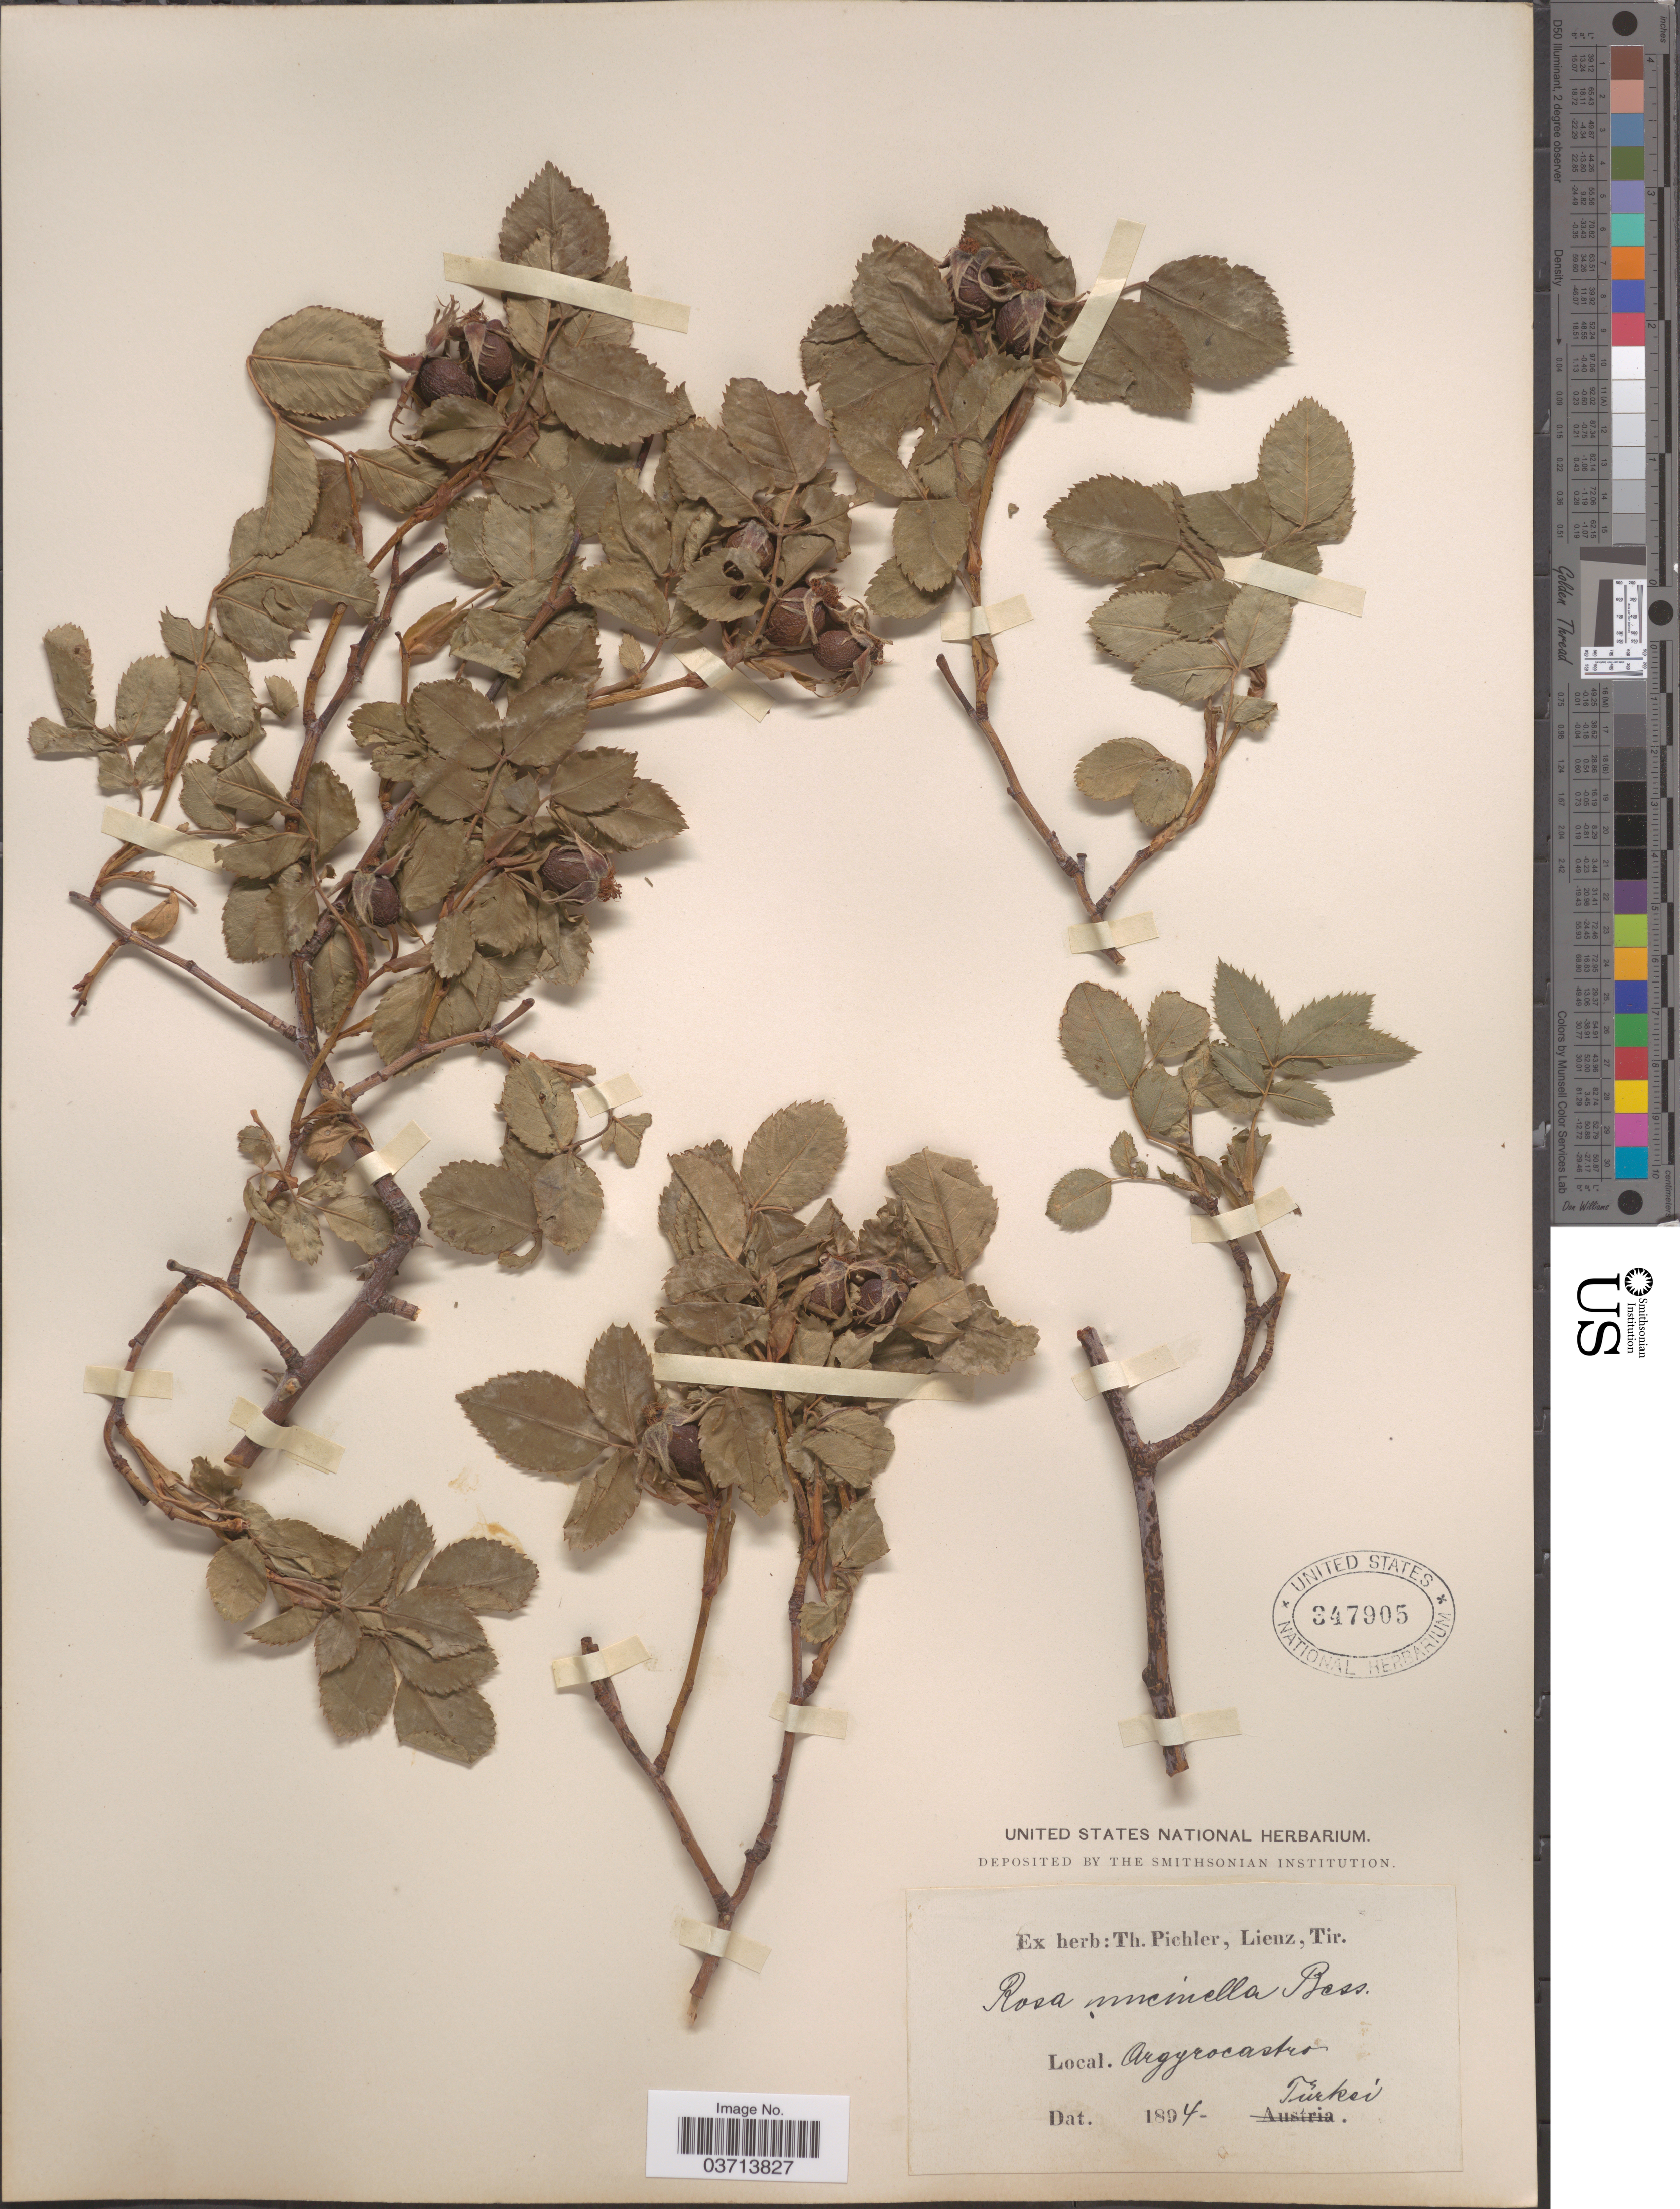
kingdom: Plantae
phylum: Tracheophyta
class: Magnoliopsida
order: Rosales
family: Rosaceae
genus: Rosa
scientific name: Rosa uncinella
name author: Besser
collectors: ex herb. T. Pichler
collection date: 1894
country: Albania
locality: Argyrocastro. Tũrksí.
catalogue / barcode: US 347905